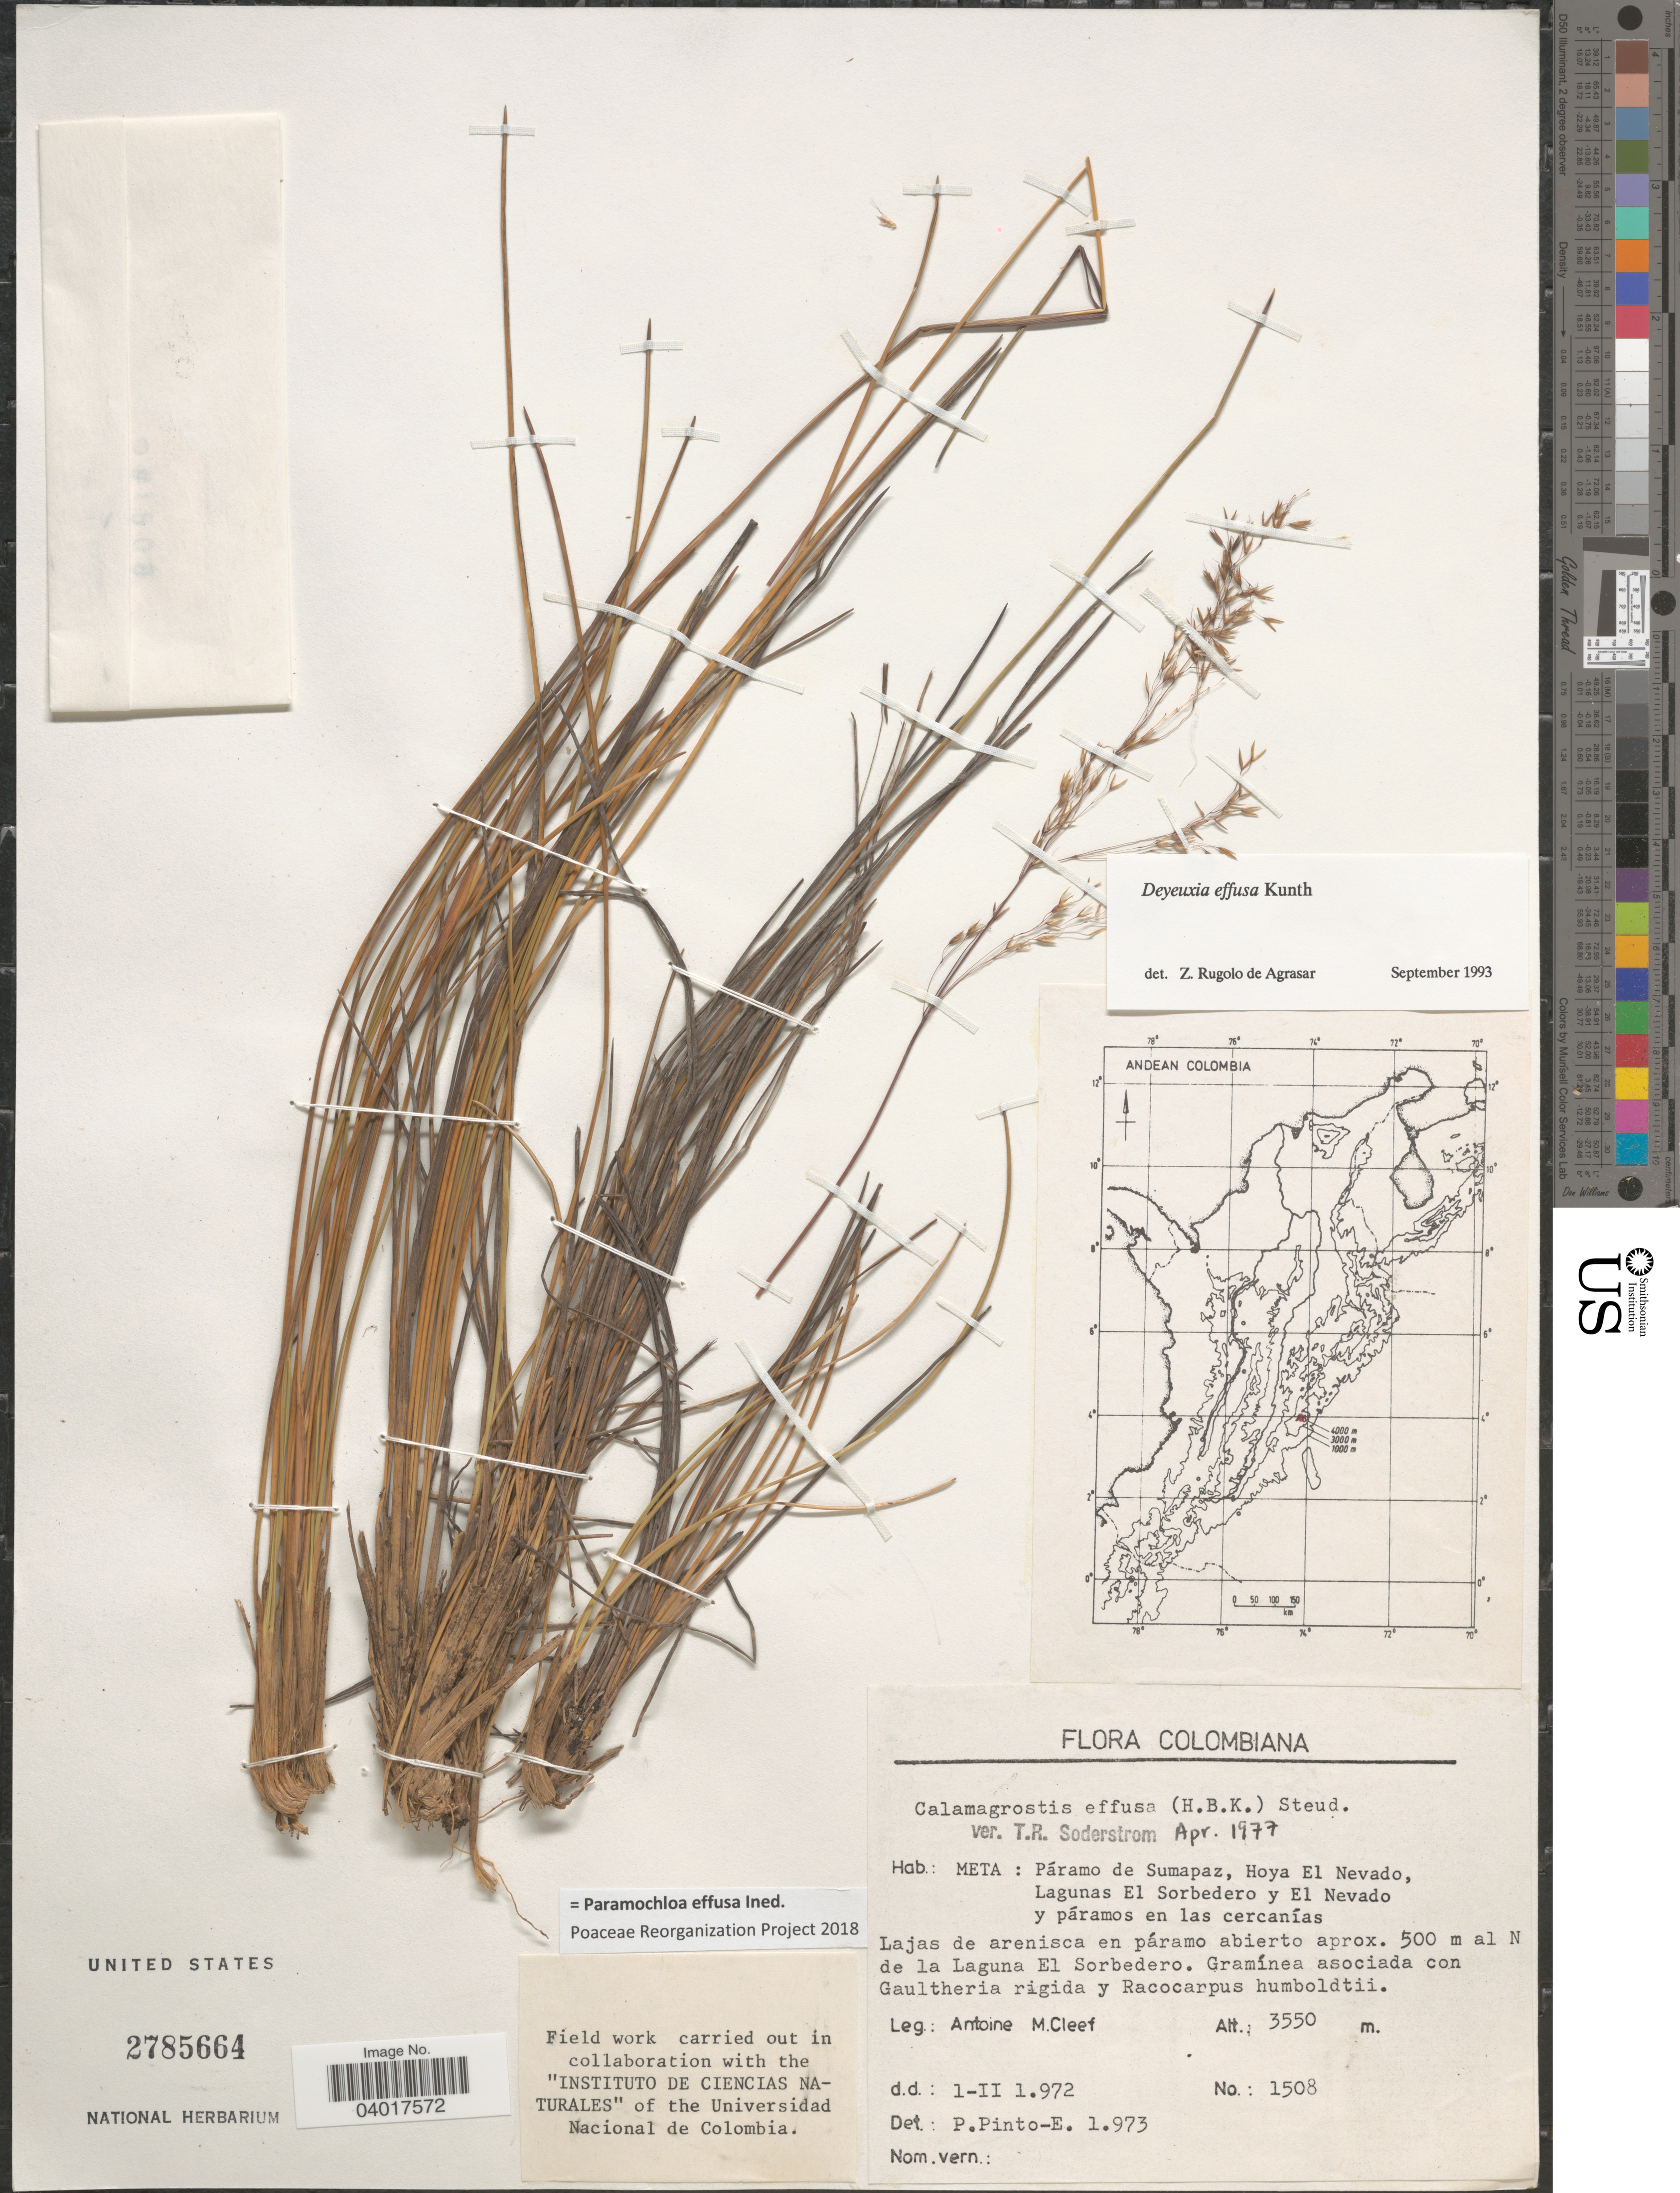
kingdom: Plantae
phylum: Tracheophyta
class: Liliopsida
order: Poales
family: Poaceae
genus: Paramochloa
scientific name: Paramochloa effusa ined.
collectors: A. M. Cleef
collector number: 1508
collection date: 1972-02-01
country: Colombia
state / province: Meta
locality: Páramo de Sumapaz, Hoya El Nevado, Lagunas El Sorbedero y El Nevado y páramos en las cercanías.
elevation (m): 3550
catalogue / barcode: US 2785664